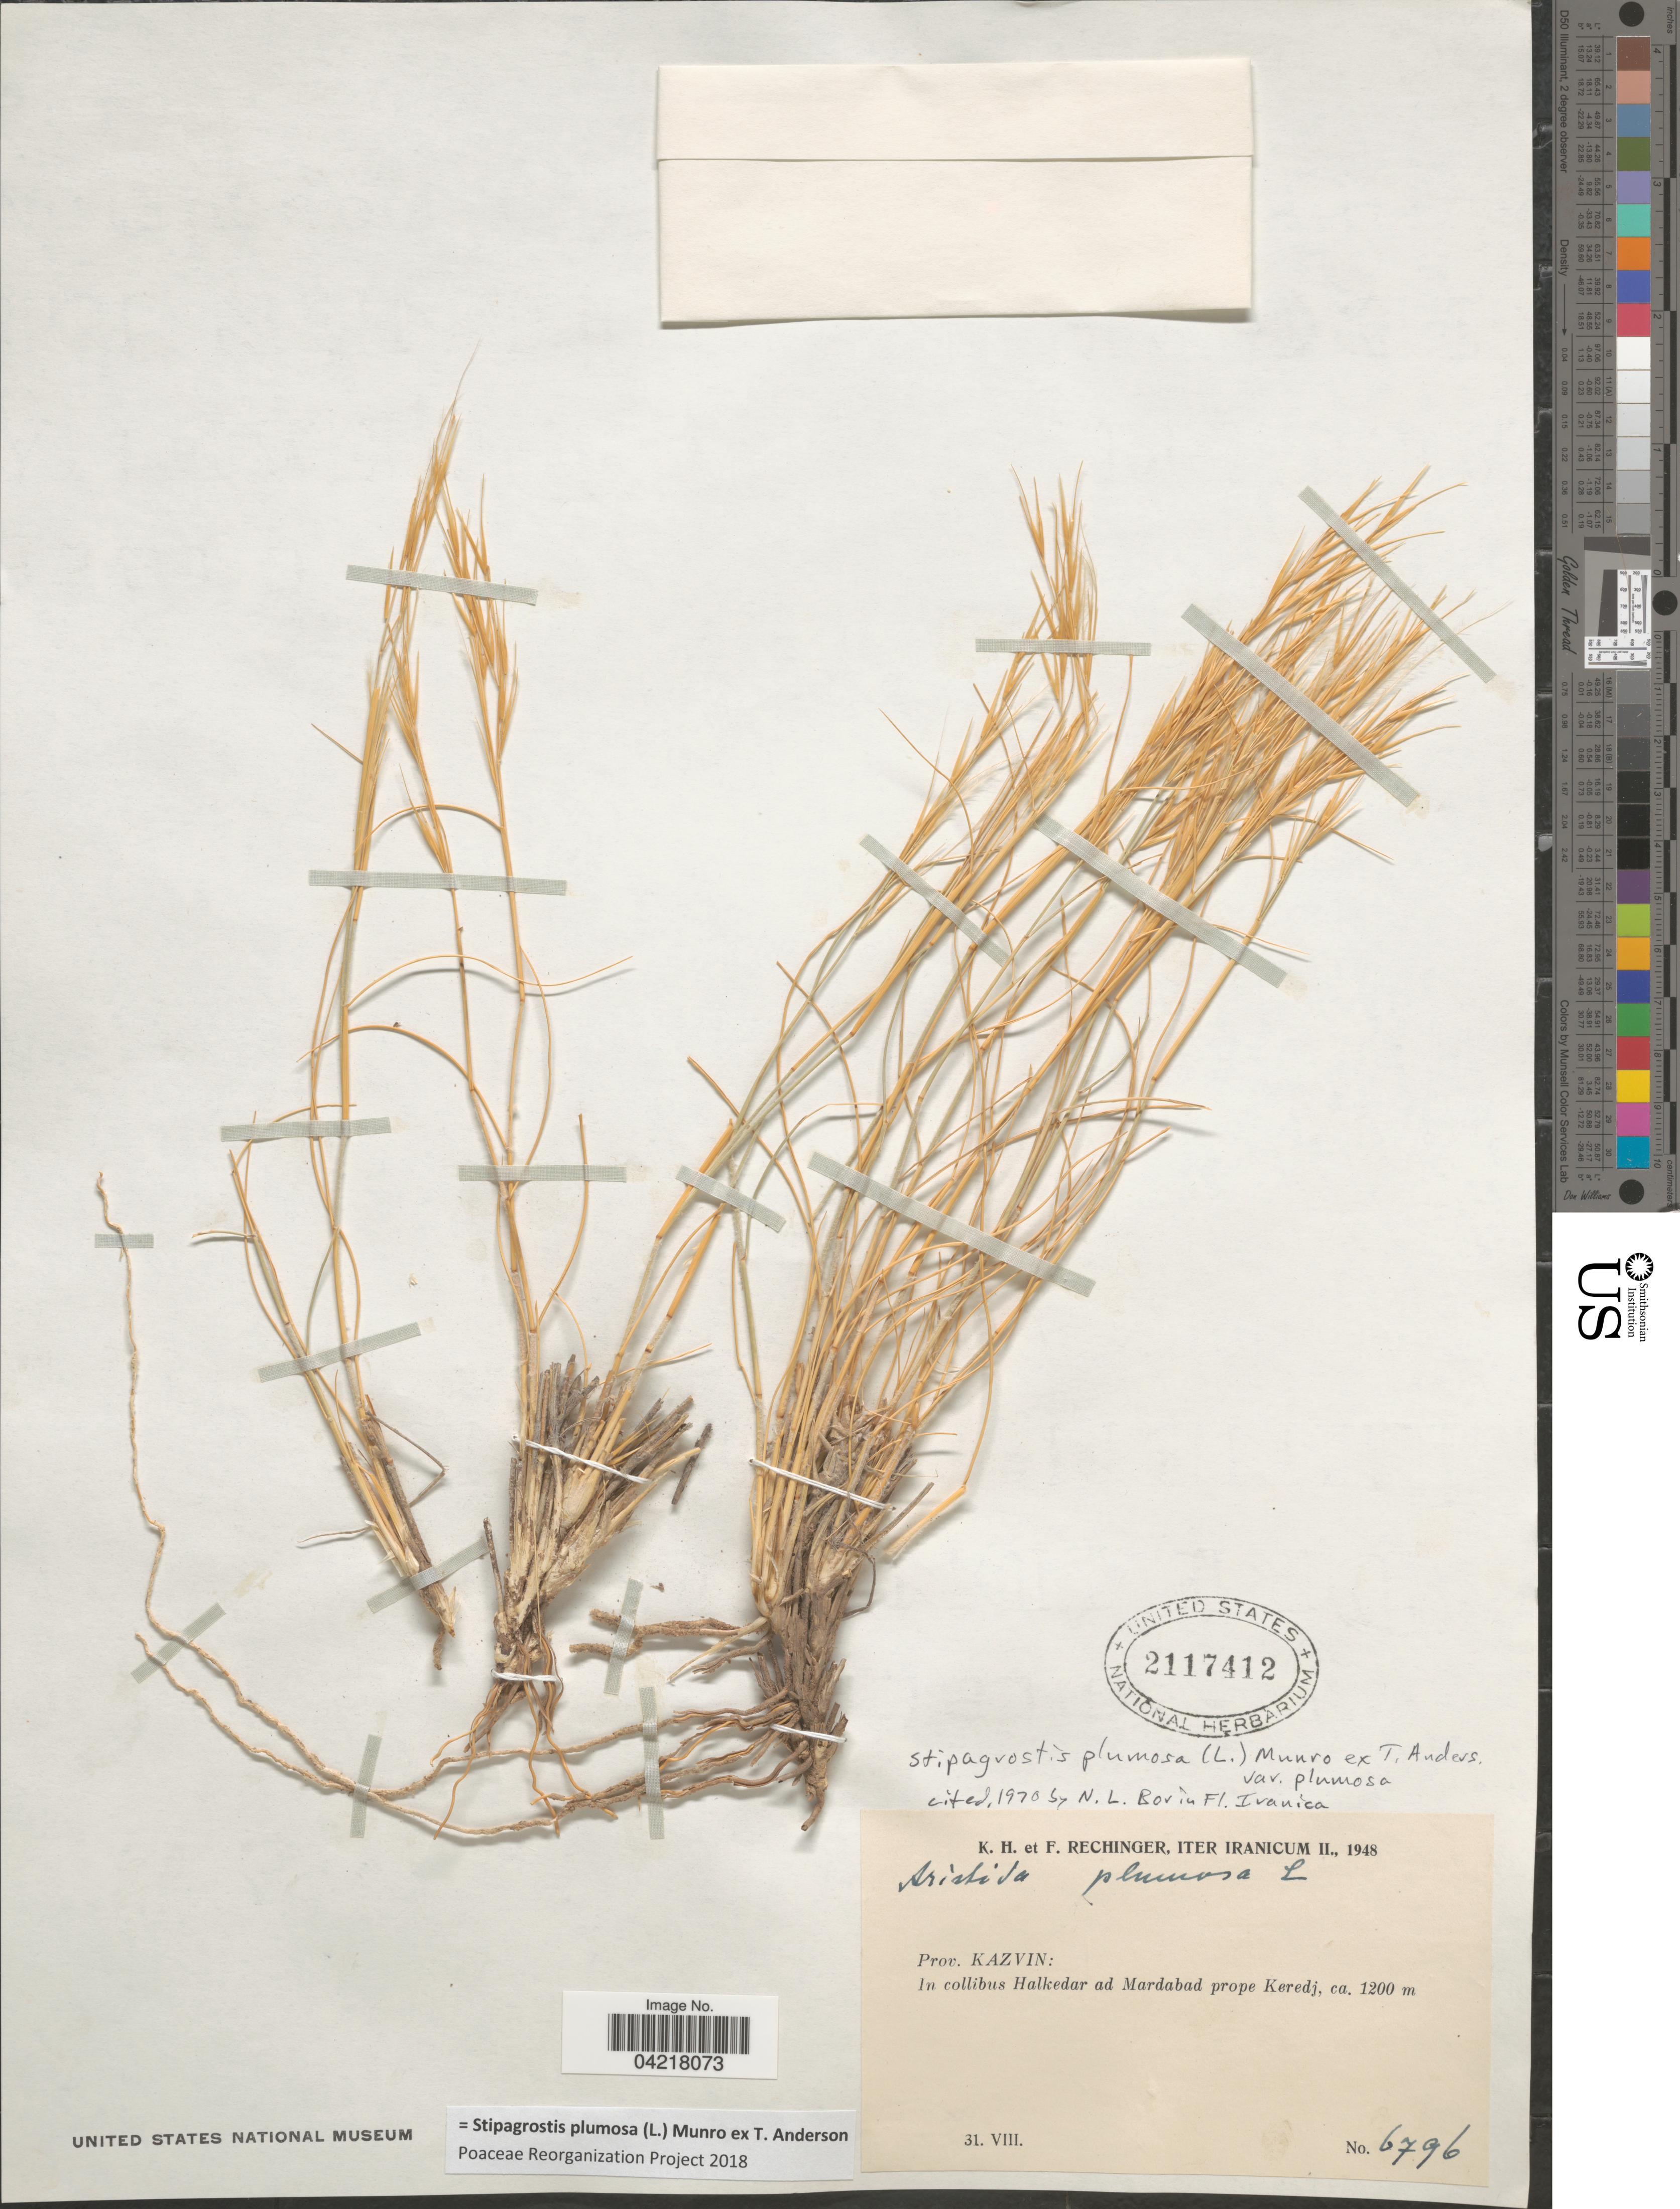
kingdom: Plantae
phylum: Tracheophyta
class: Liliopsida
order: Poales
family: Poaceae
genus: Stipagrostis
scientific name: Stipagrostis plumosa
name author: (L.) Munro ex T. Anderson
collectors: K. H. Rechinger & F. Rechinger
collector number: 6796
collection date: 1948-08-31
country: Iran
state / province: Qazvin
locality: Iter Iranicum II., 1948. Prov. Kazvin: In collibus Halkedar ad Mardabad prope Keredj.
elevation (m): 1200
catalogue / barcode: US 2117412